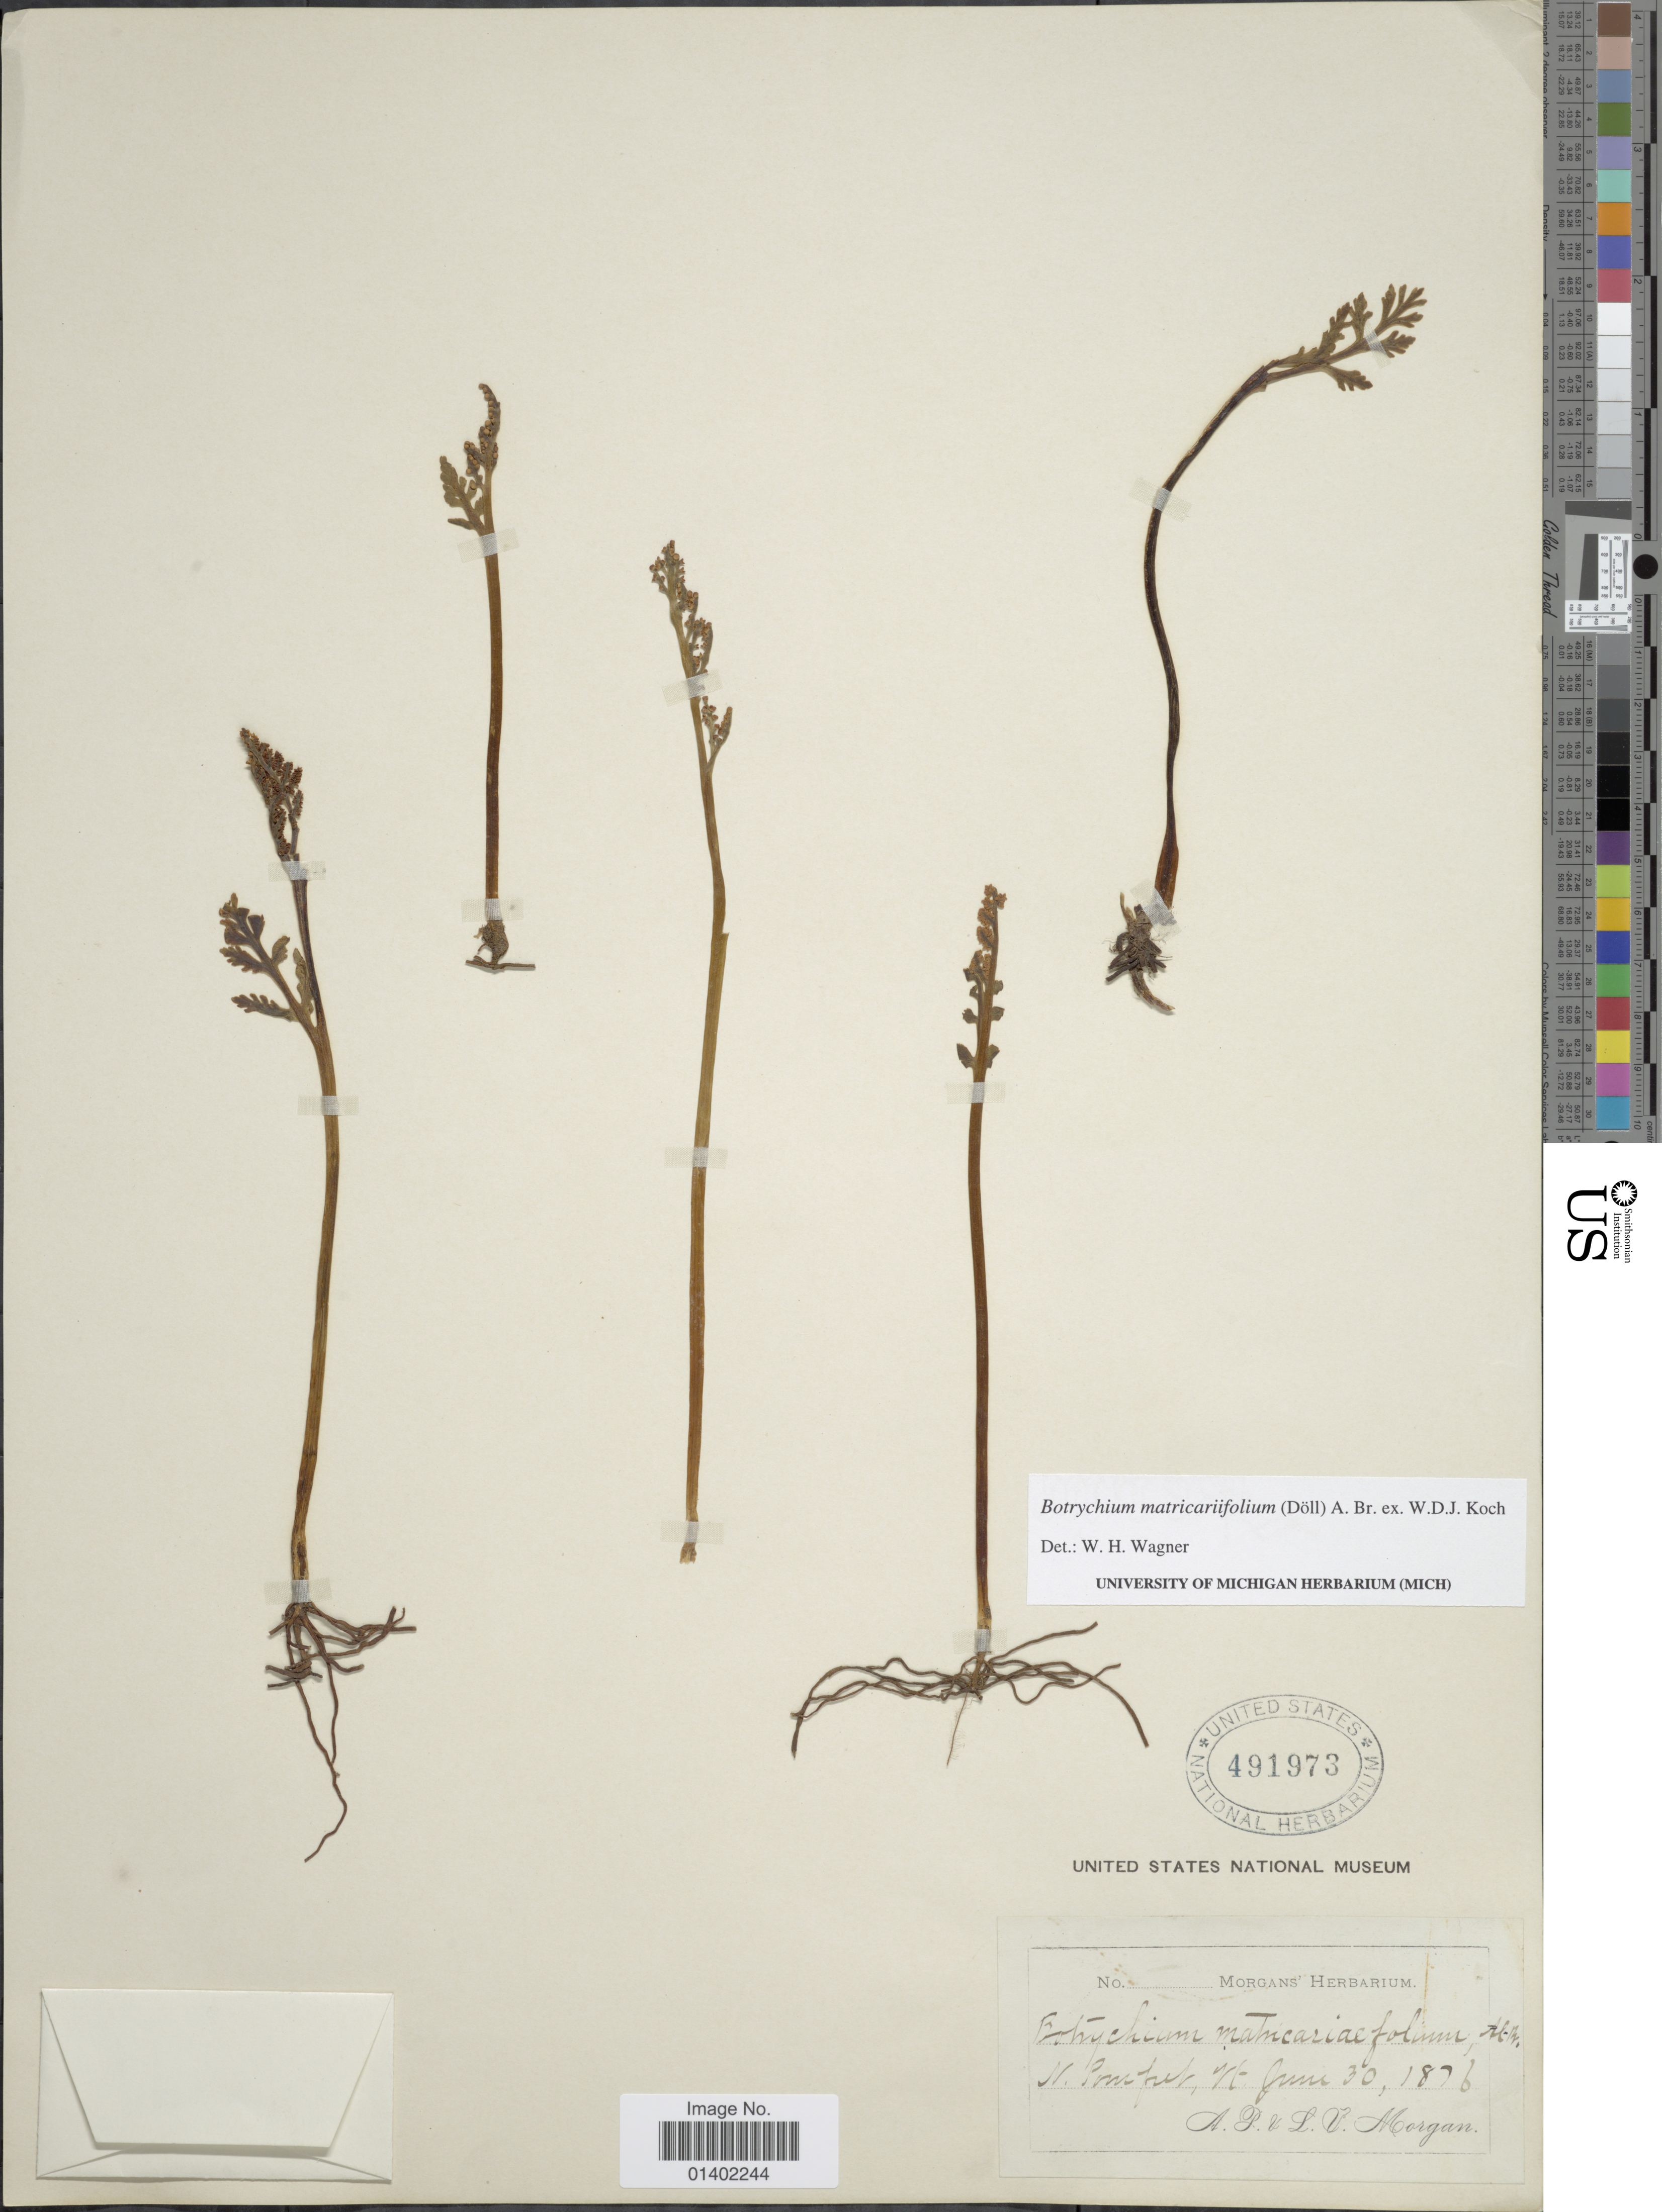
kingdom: Plantae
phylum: Tracheophyta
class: Polypodiopsida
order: Ophioglossales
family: Ophioglossaceae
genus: Botrychium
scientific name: Botrychium matricariifolium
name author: (A. Braun ex Dowell) A. Braun ex Koch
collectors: A. Morgan & L. Morgan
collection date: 1876-06-30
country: United States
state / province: Vermont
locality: N. Pomfret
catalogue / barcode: US 491973